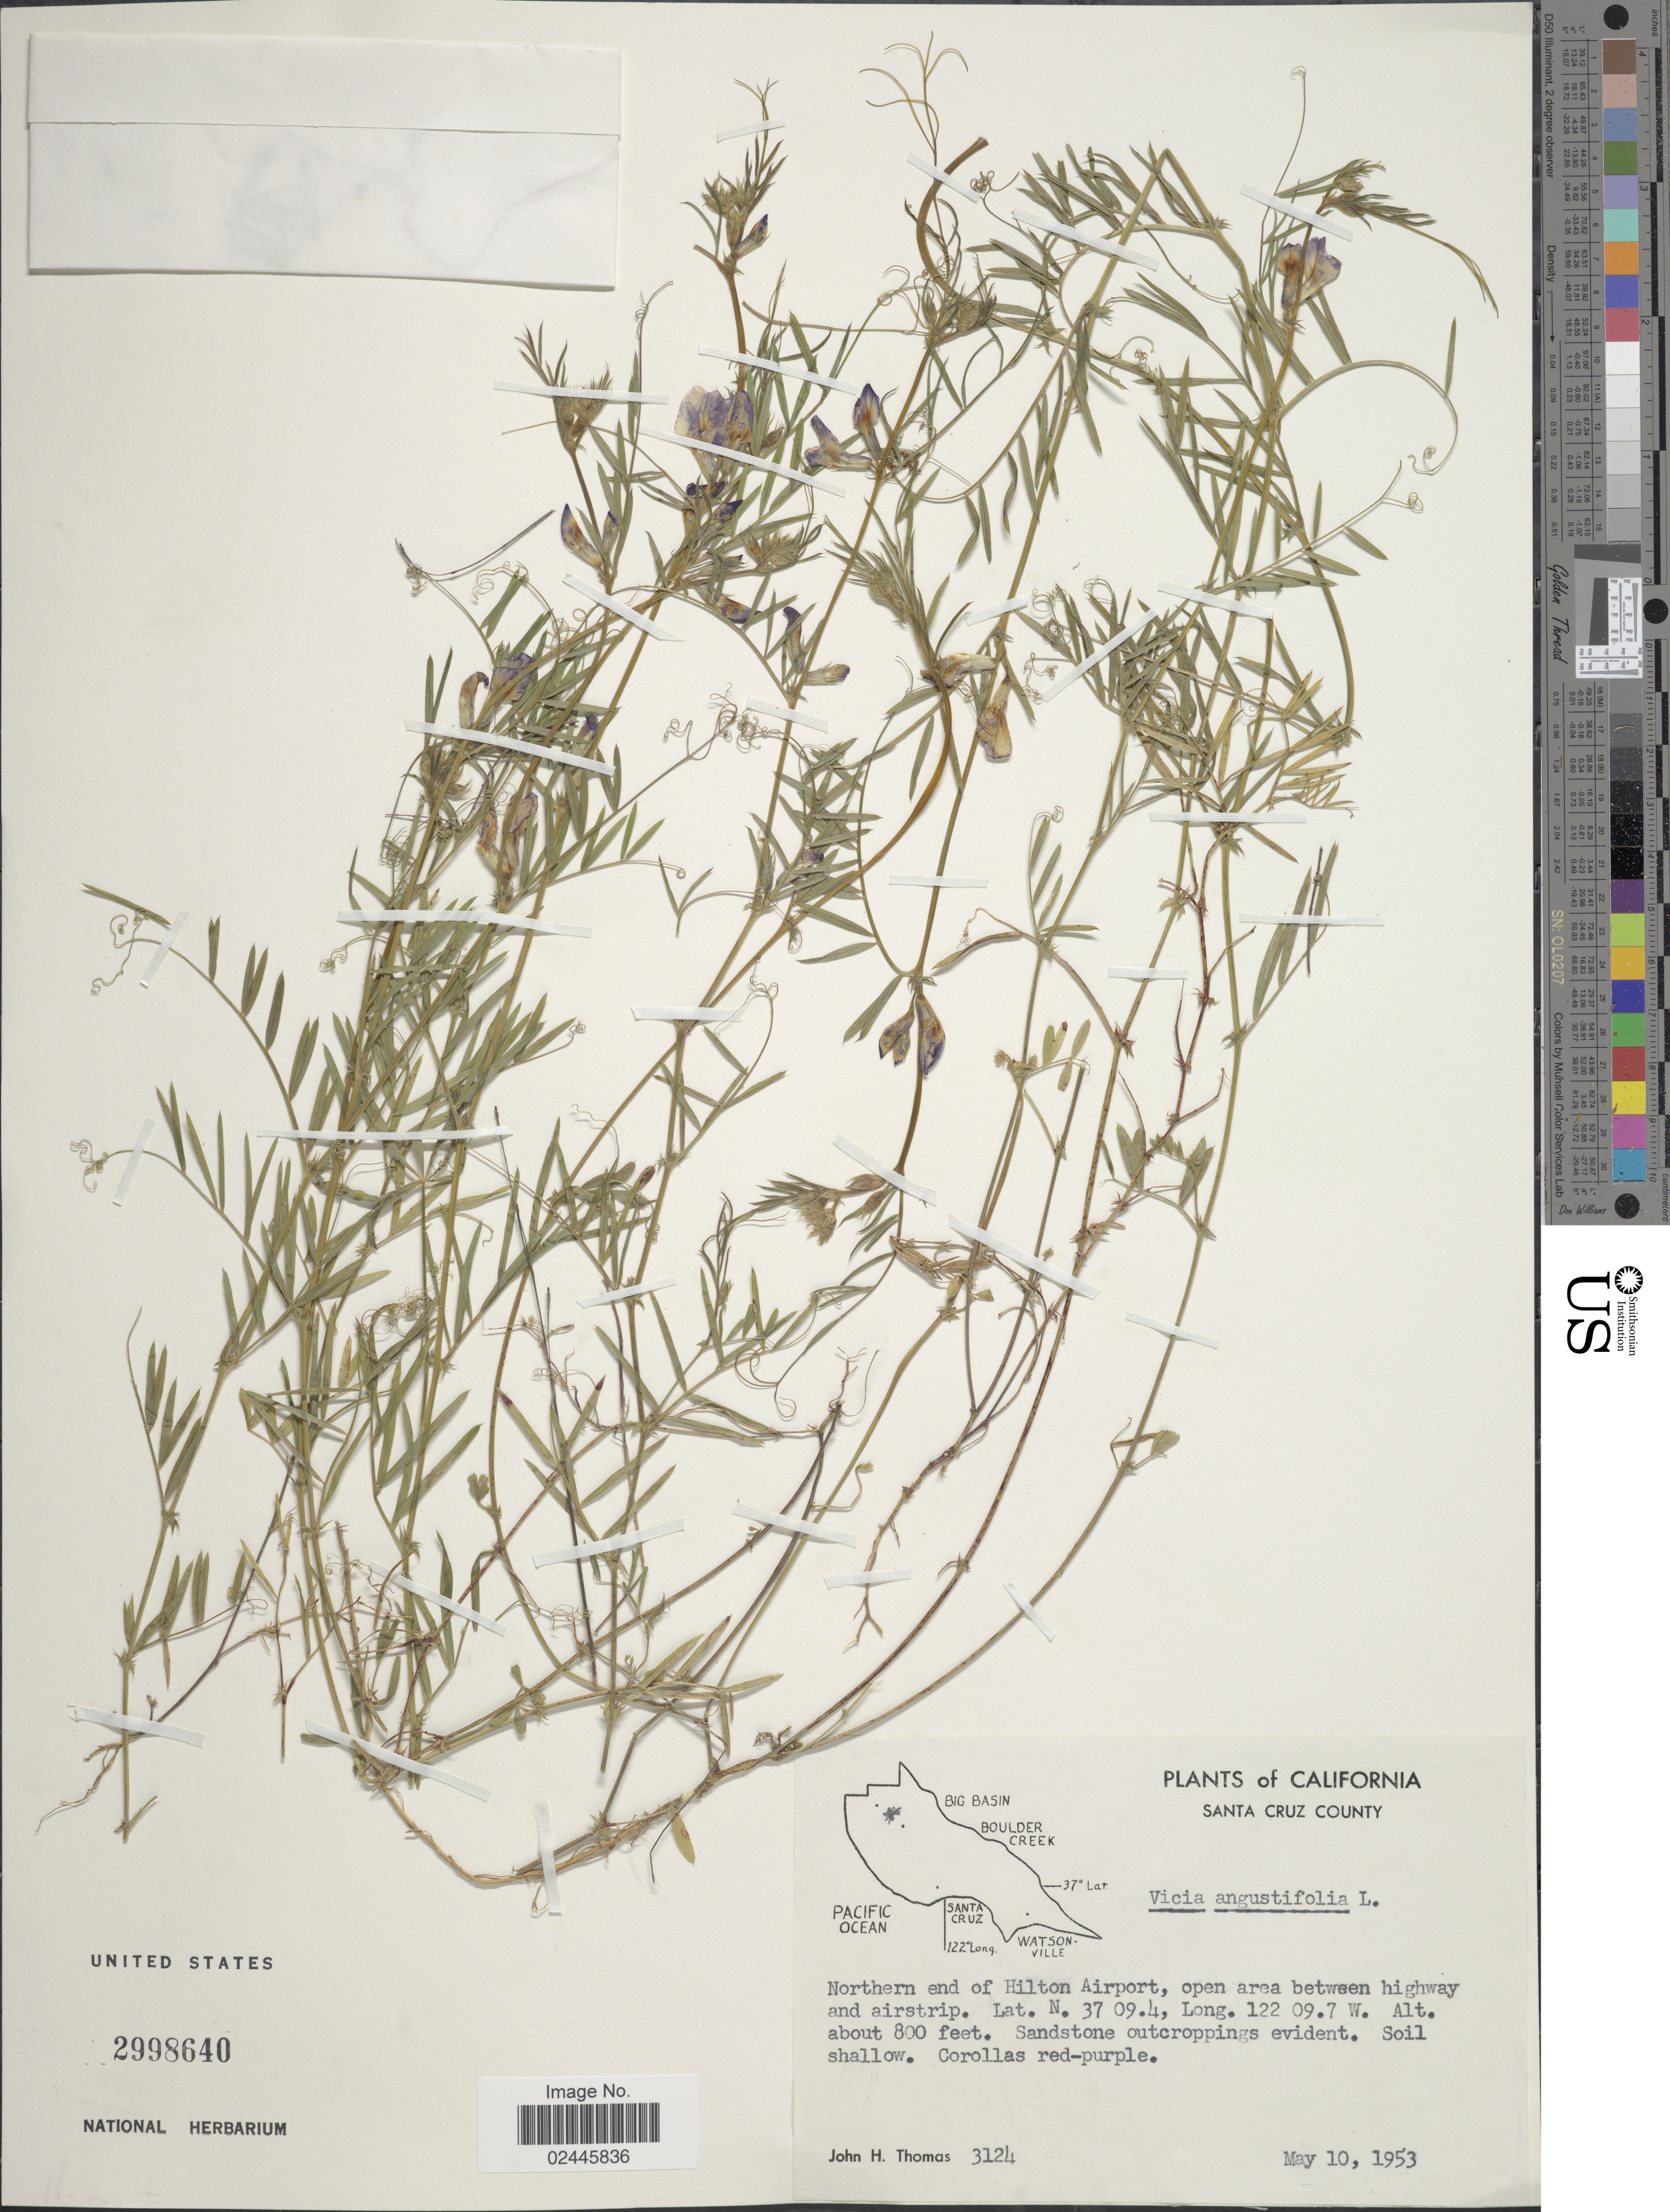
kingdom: Plantae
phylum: Tracheophyta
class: Magnoliopsida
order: Fabales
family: Fabaceae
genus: Vicia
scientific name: Vicia angustifolia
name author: L.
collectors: J. H. Thomas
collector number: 3124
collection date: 1953-05-10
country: United States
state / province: California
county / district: Santa Cruz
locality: Santa Cruz County, Northern end of Hilton Airport, open area between highway and airstrip.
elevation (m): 244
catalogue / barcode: US 2998640